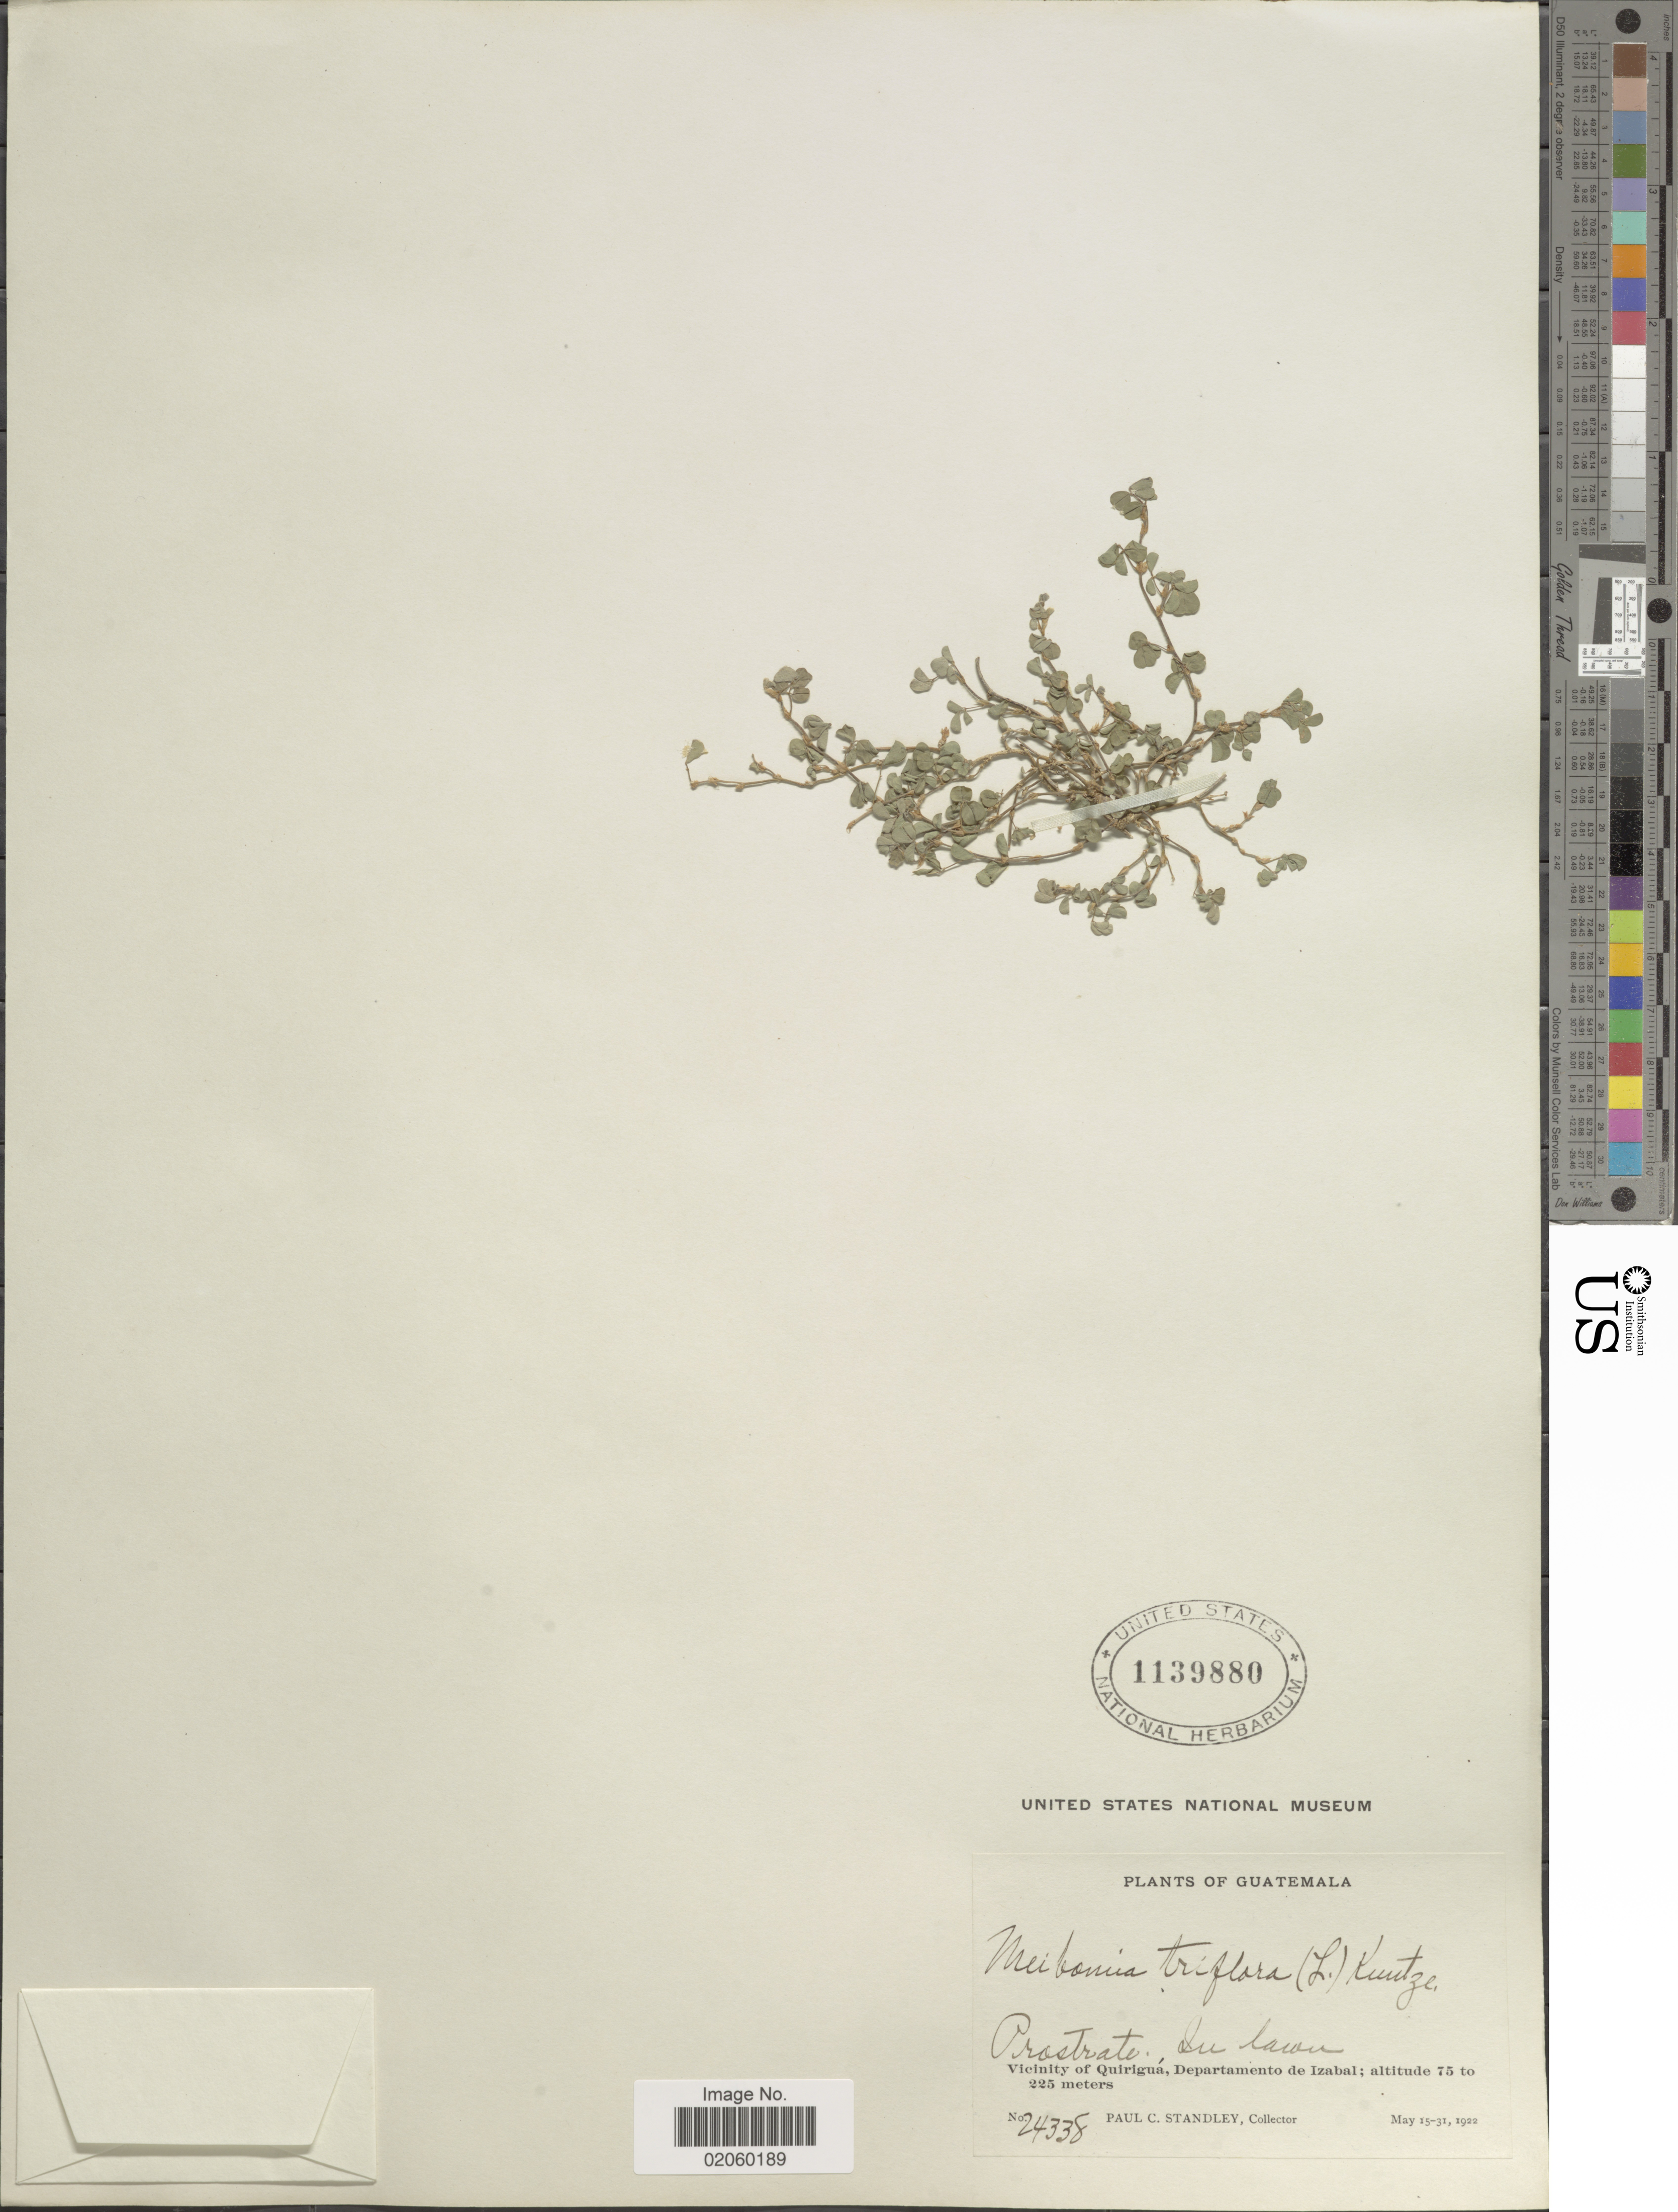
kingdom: Plantae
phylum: Tracheophyta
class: Magnoliopsida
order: Fabales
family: Fabaceae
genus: Grona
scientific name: Grona triflora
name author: (L.) H. Ohashi & K. Ohashi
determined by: Strong, Mark T., (BOT), Smithsonian Institution - National Museum of Natural History (UNITED STATES)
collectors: P. C. Standley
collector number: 24338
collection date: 1922-05-15/1922-05-31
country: Guatemala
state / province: Izabal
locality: Vicinity of Quirigua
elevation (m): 75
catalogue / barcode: US 1139880